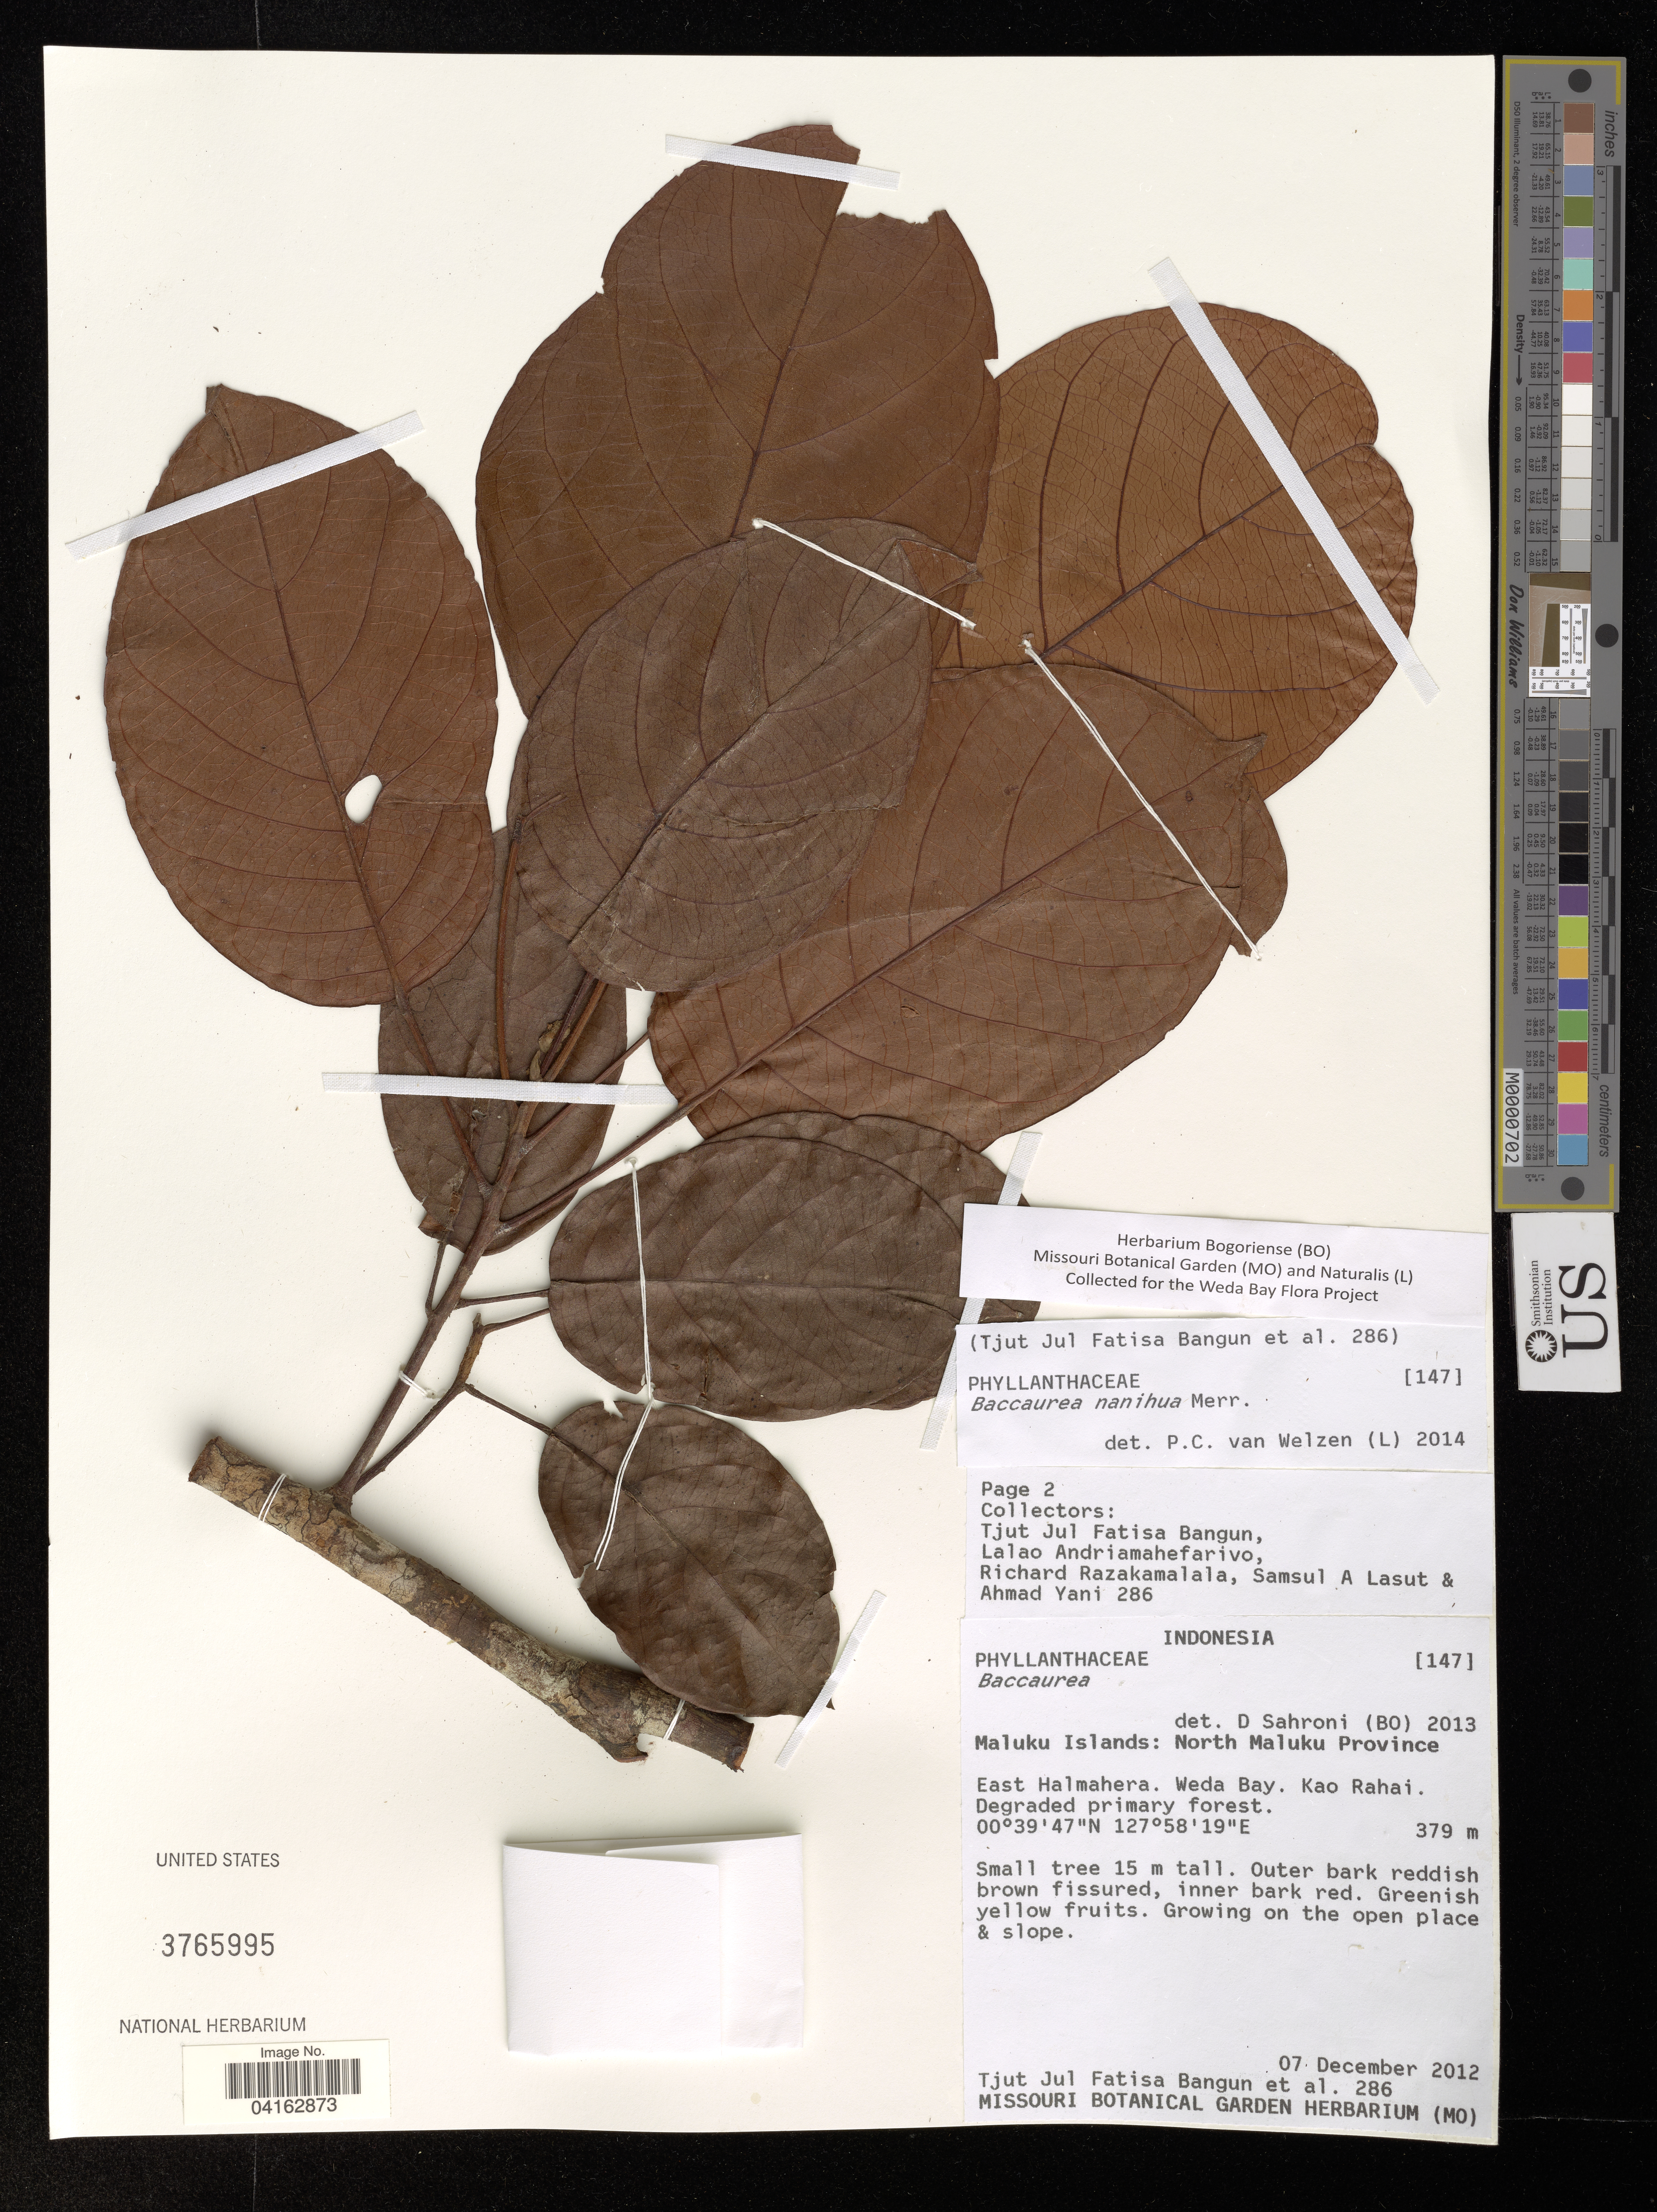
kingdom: Plantae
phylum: Tracheophyta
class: Magnoliopsida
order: Malpighiales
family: Phyllanthaceae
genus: Baccaurea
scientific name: Baccaurea nanihua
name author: Merr.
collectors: T. Bangun, L. Andriamahefarivo, R. Razakamalala, S. Lasut & Y. Ahmad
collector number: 286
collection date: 2012-12-07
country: Indonesia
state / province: Maluku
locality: Maluku Islands: North Maluku Province. East Halmahera. Weda Bay. Kao Rahai.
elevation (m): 379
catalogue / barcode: US 3765995